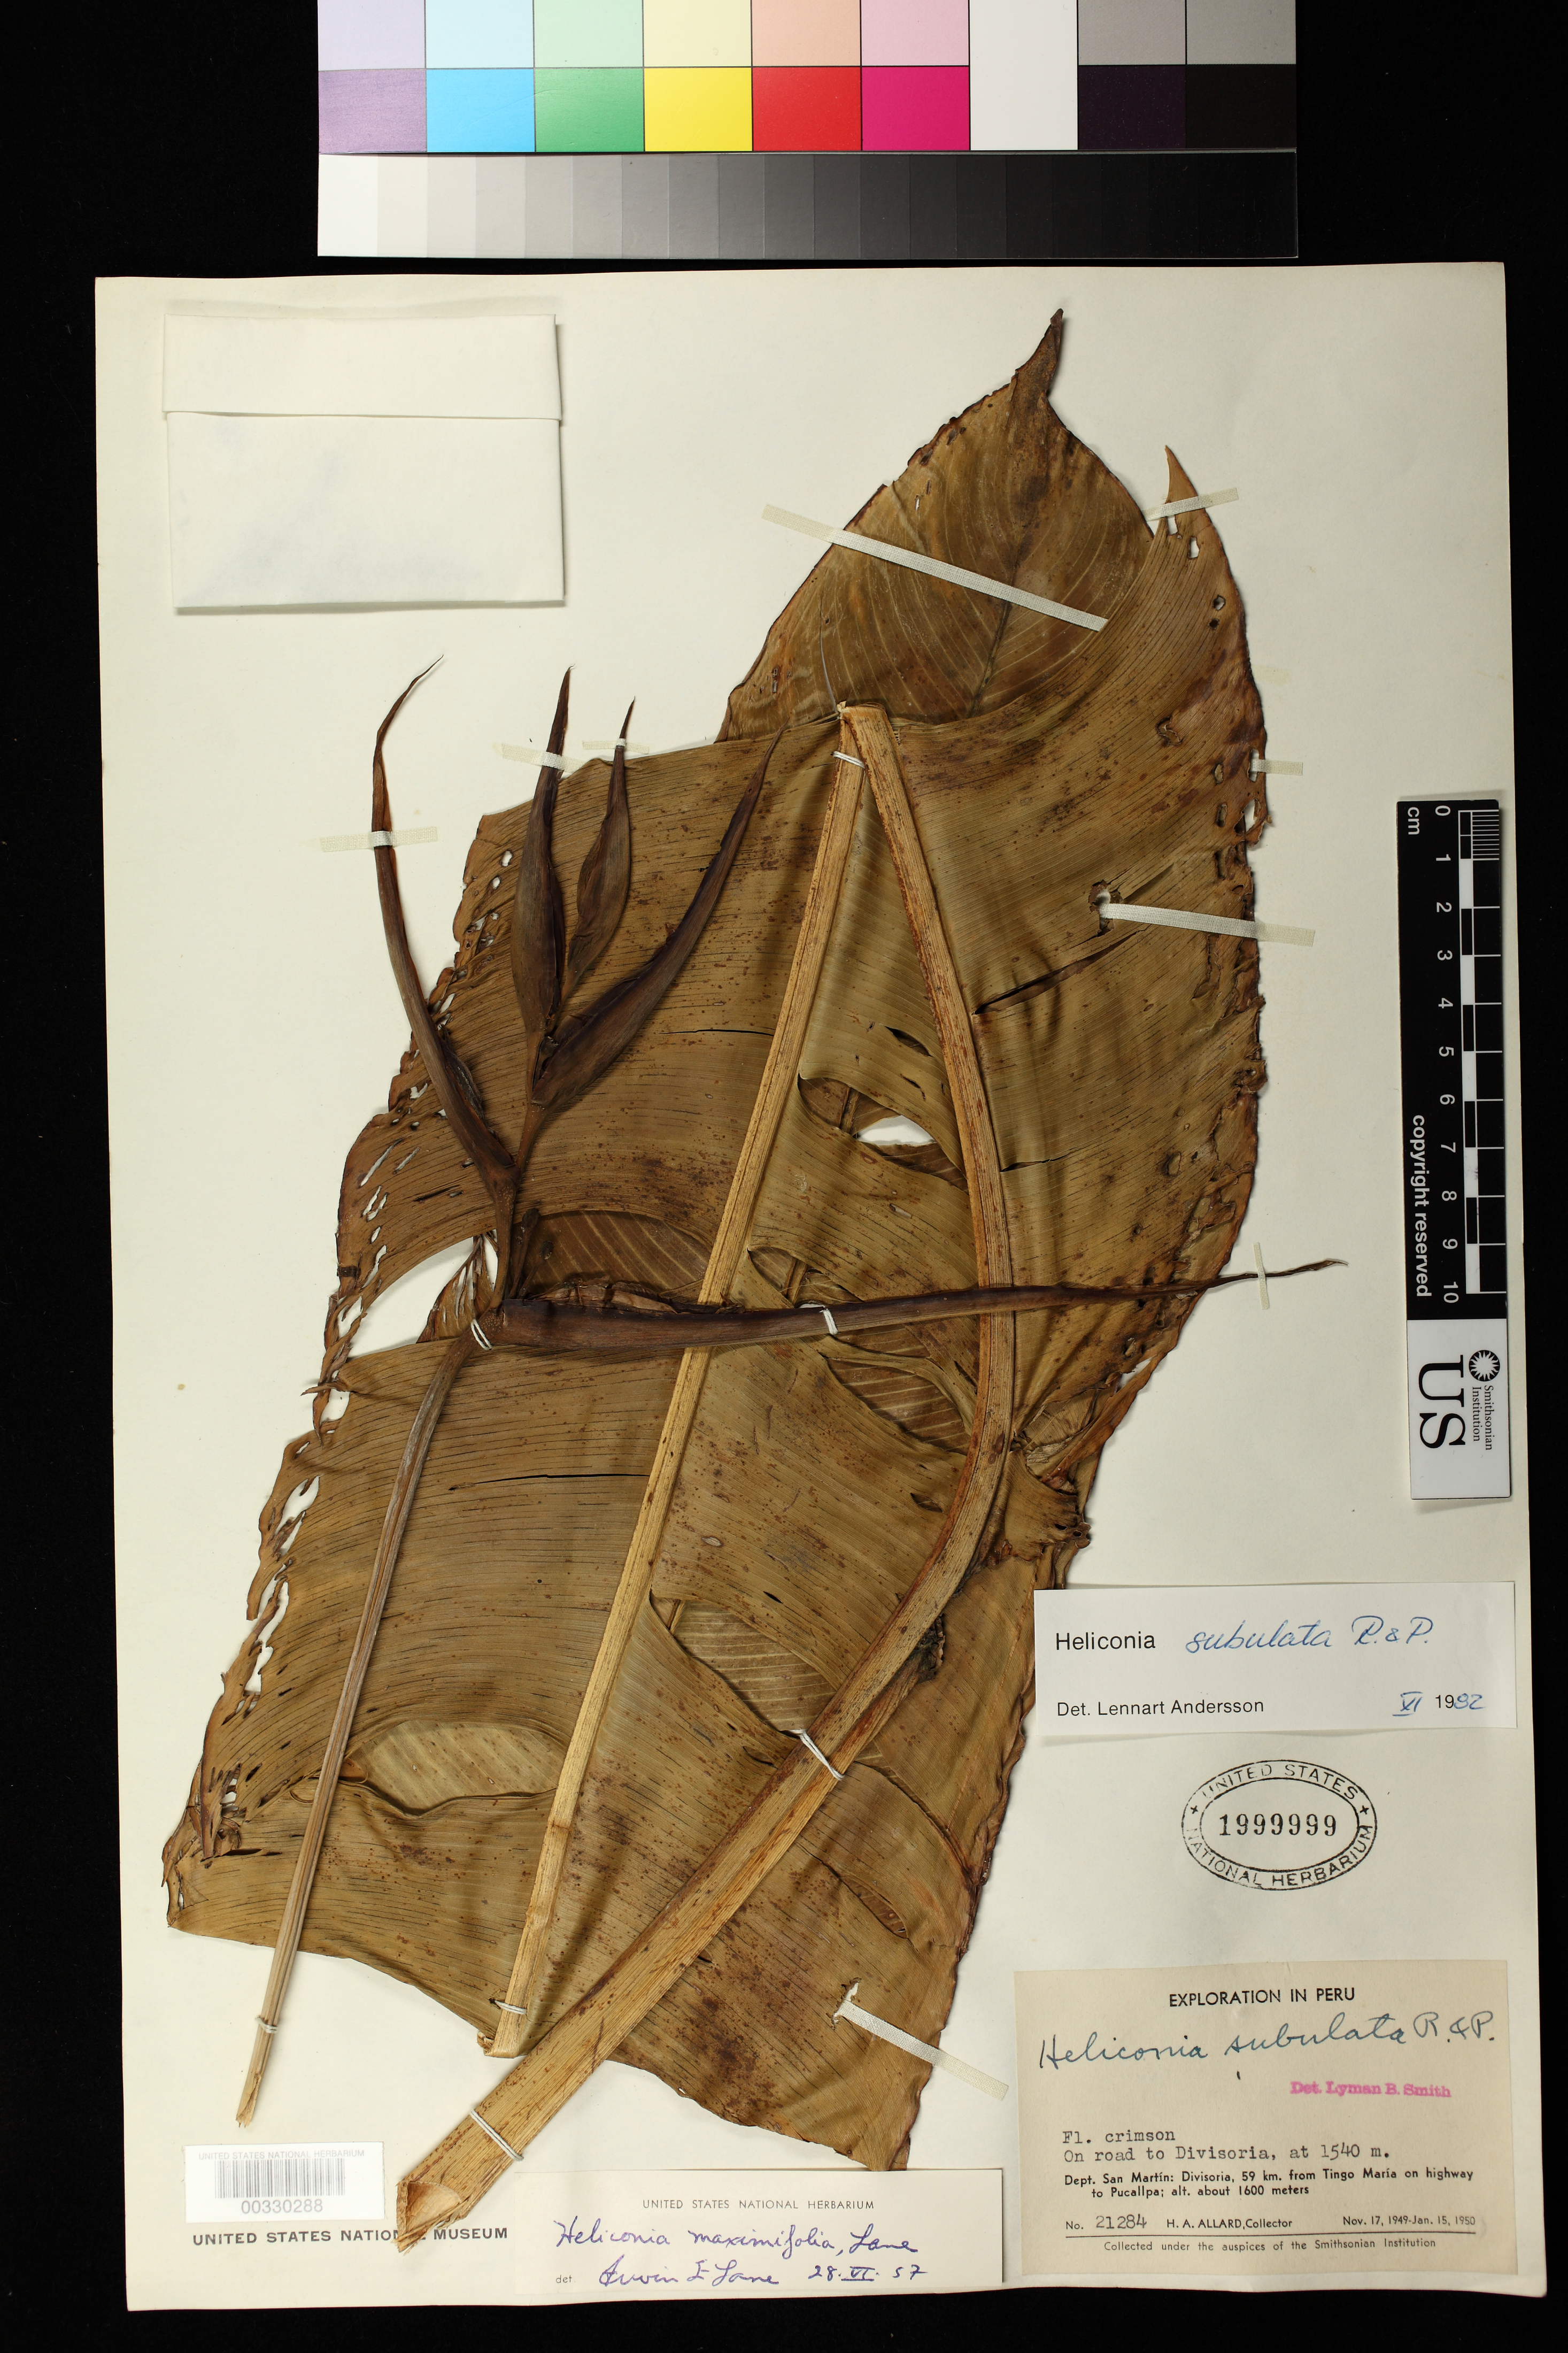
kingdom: Plantae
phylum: Tracheophyta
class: Liliopsida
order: Zingiberales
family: Heliconiaceae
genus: Heliconia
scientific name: Heliconia subulata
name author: Ruiz & Pav.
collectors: H. A. Allard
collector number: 21284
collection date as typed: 17 Nov 1949 to 15 Jan 1950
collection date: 1949-11-17/1950-01-15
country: Peru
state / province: San Martín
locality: on road to Divisoria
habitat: on road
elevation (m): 1540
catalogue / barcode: US 1999999